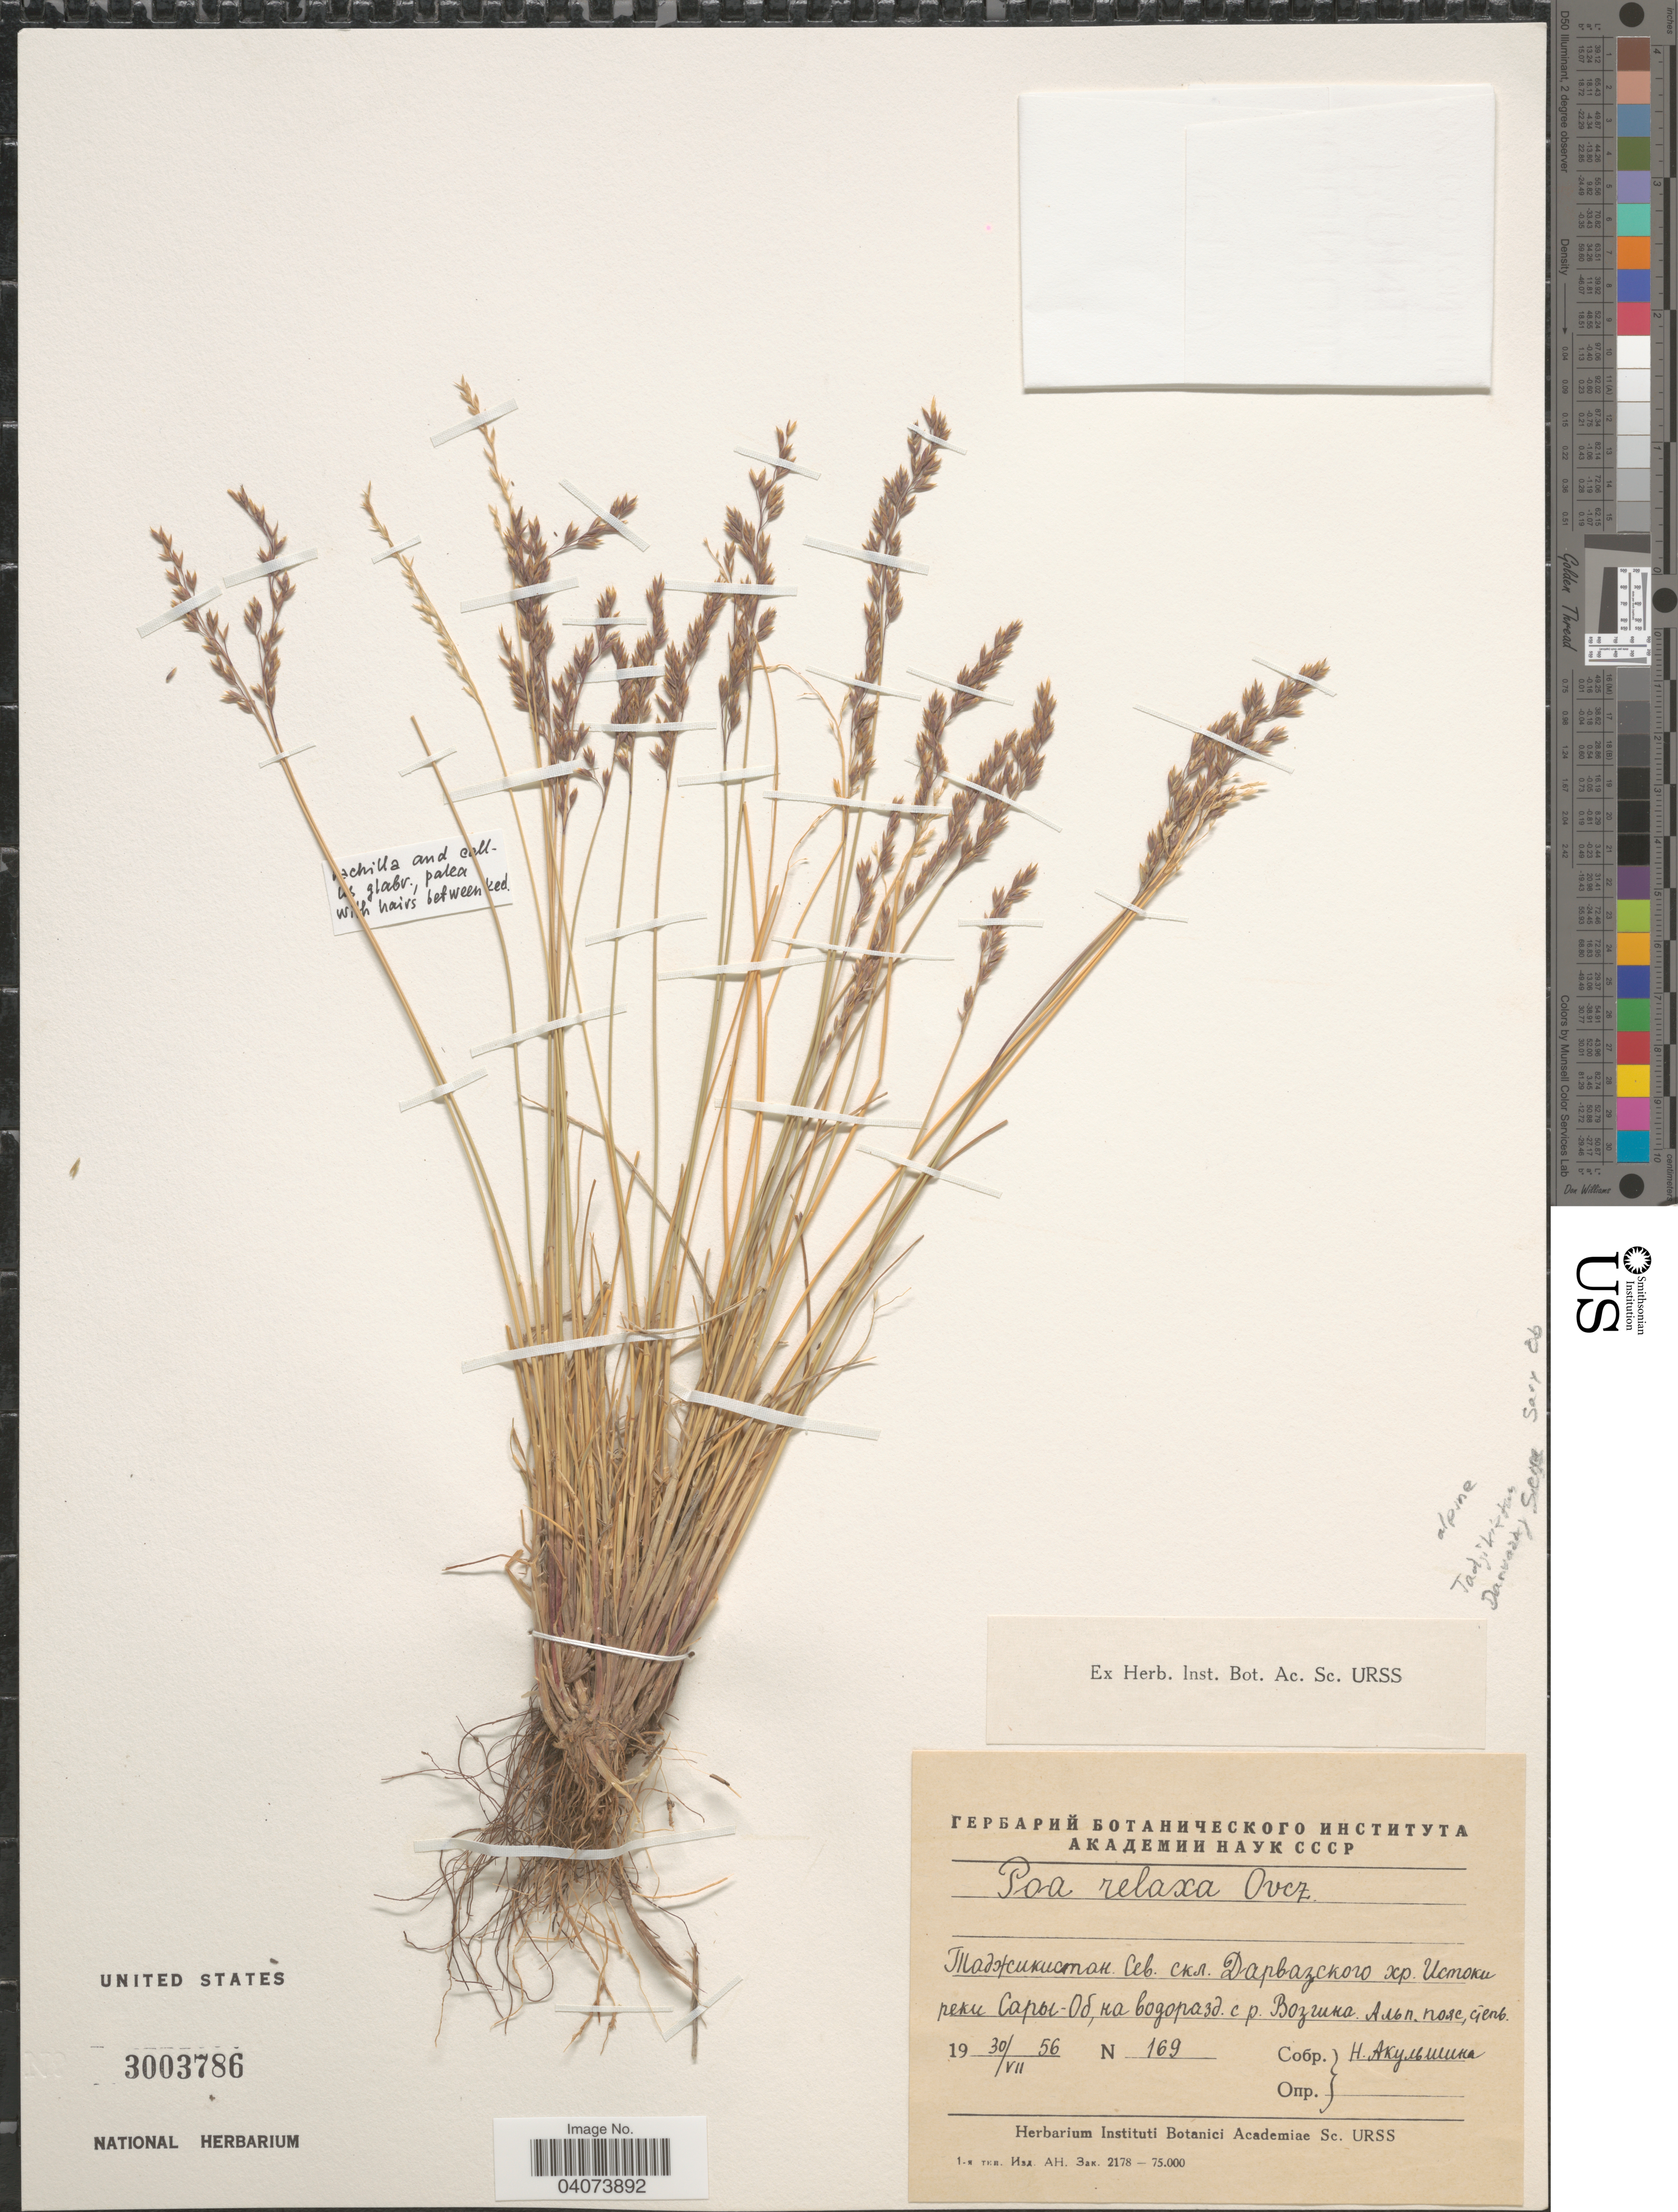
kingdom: Plantae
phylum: Tracheophyta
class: Liliopsida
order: Poales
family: Poaceae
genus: Poa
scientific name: Poa relaxa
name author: Ovcz.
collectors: H. Akulshina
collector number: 169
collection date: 1956-07-30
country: Tajikistan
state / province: Gorno-Badakhstan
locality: Darvoz Ridge, river Vozgina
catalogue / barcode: US 3003786